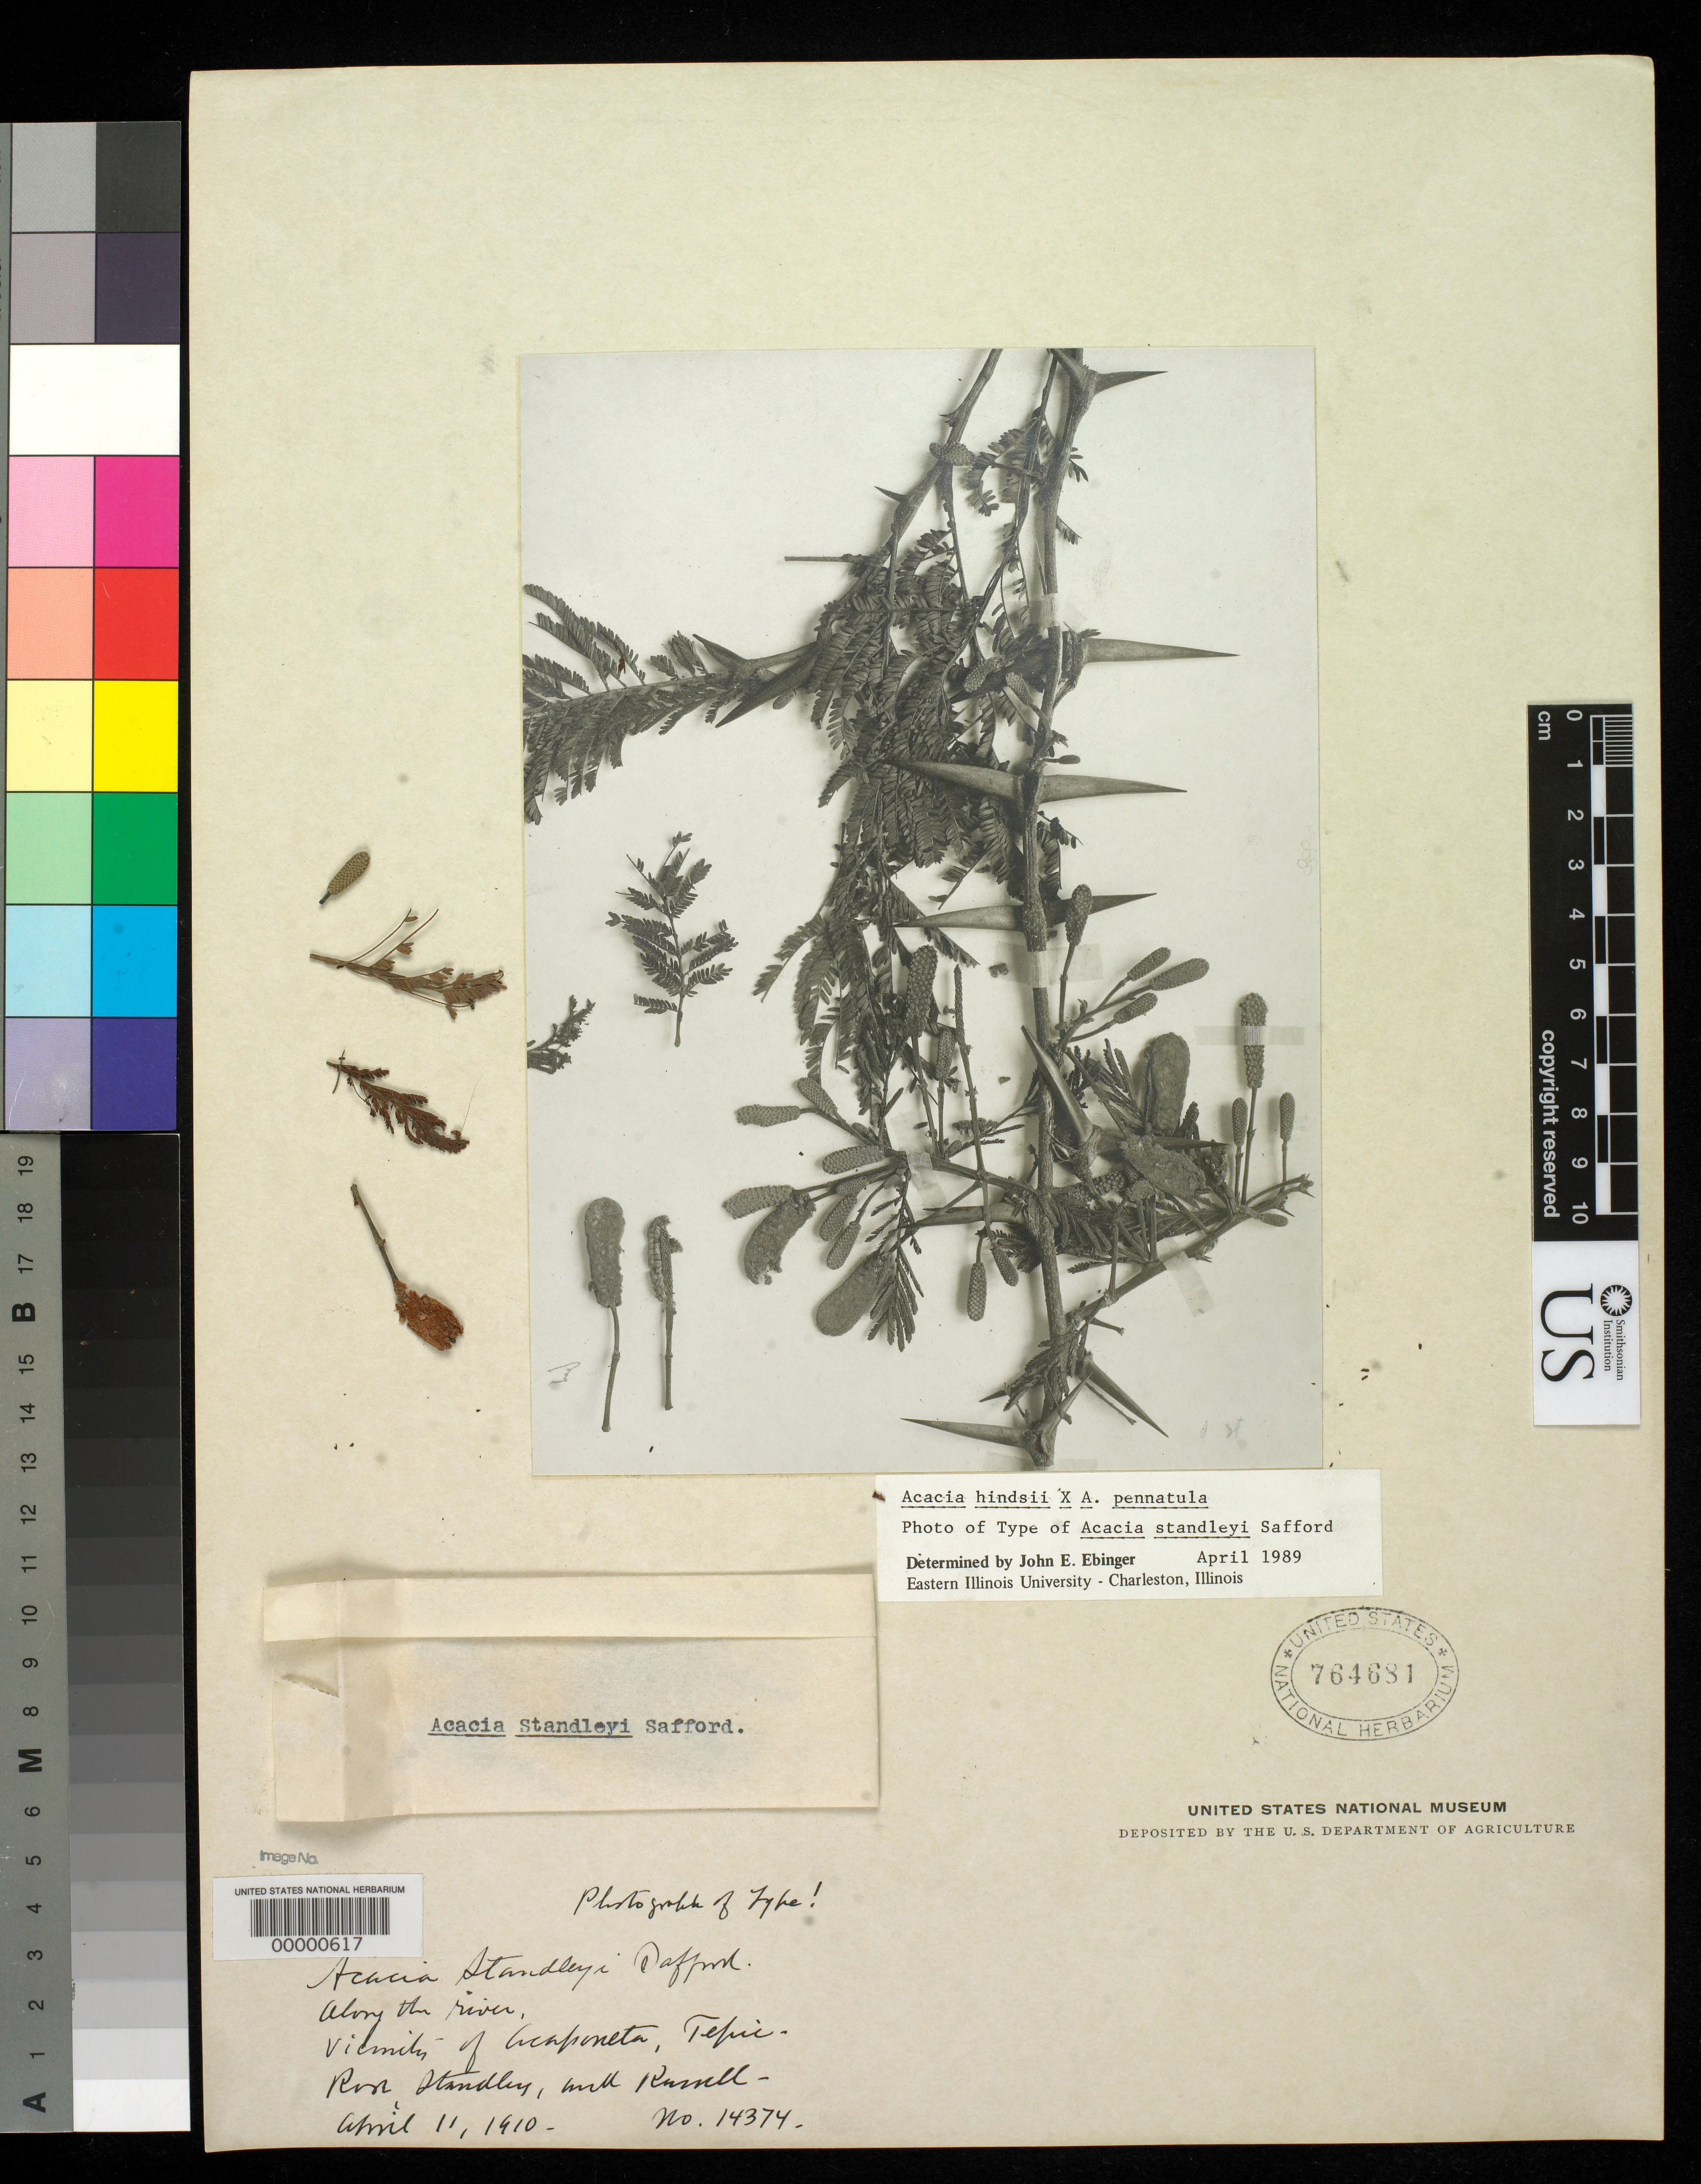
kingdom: Plantae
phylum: Tracheophyta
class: Magnoliopsida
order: Fabales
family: Fabaceae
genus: Acacia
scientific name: Acacia standleyi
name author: Saff.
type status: Isotype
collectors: J. N. Rose, P. C. Standley & P. G. Russell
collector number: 14374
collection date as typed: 11 Apr 1910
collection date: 1910-04-11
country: Mexico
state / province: Nayarit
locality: Vicinity of Acaponeta.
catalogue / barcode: US 764681